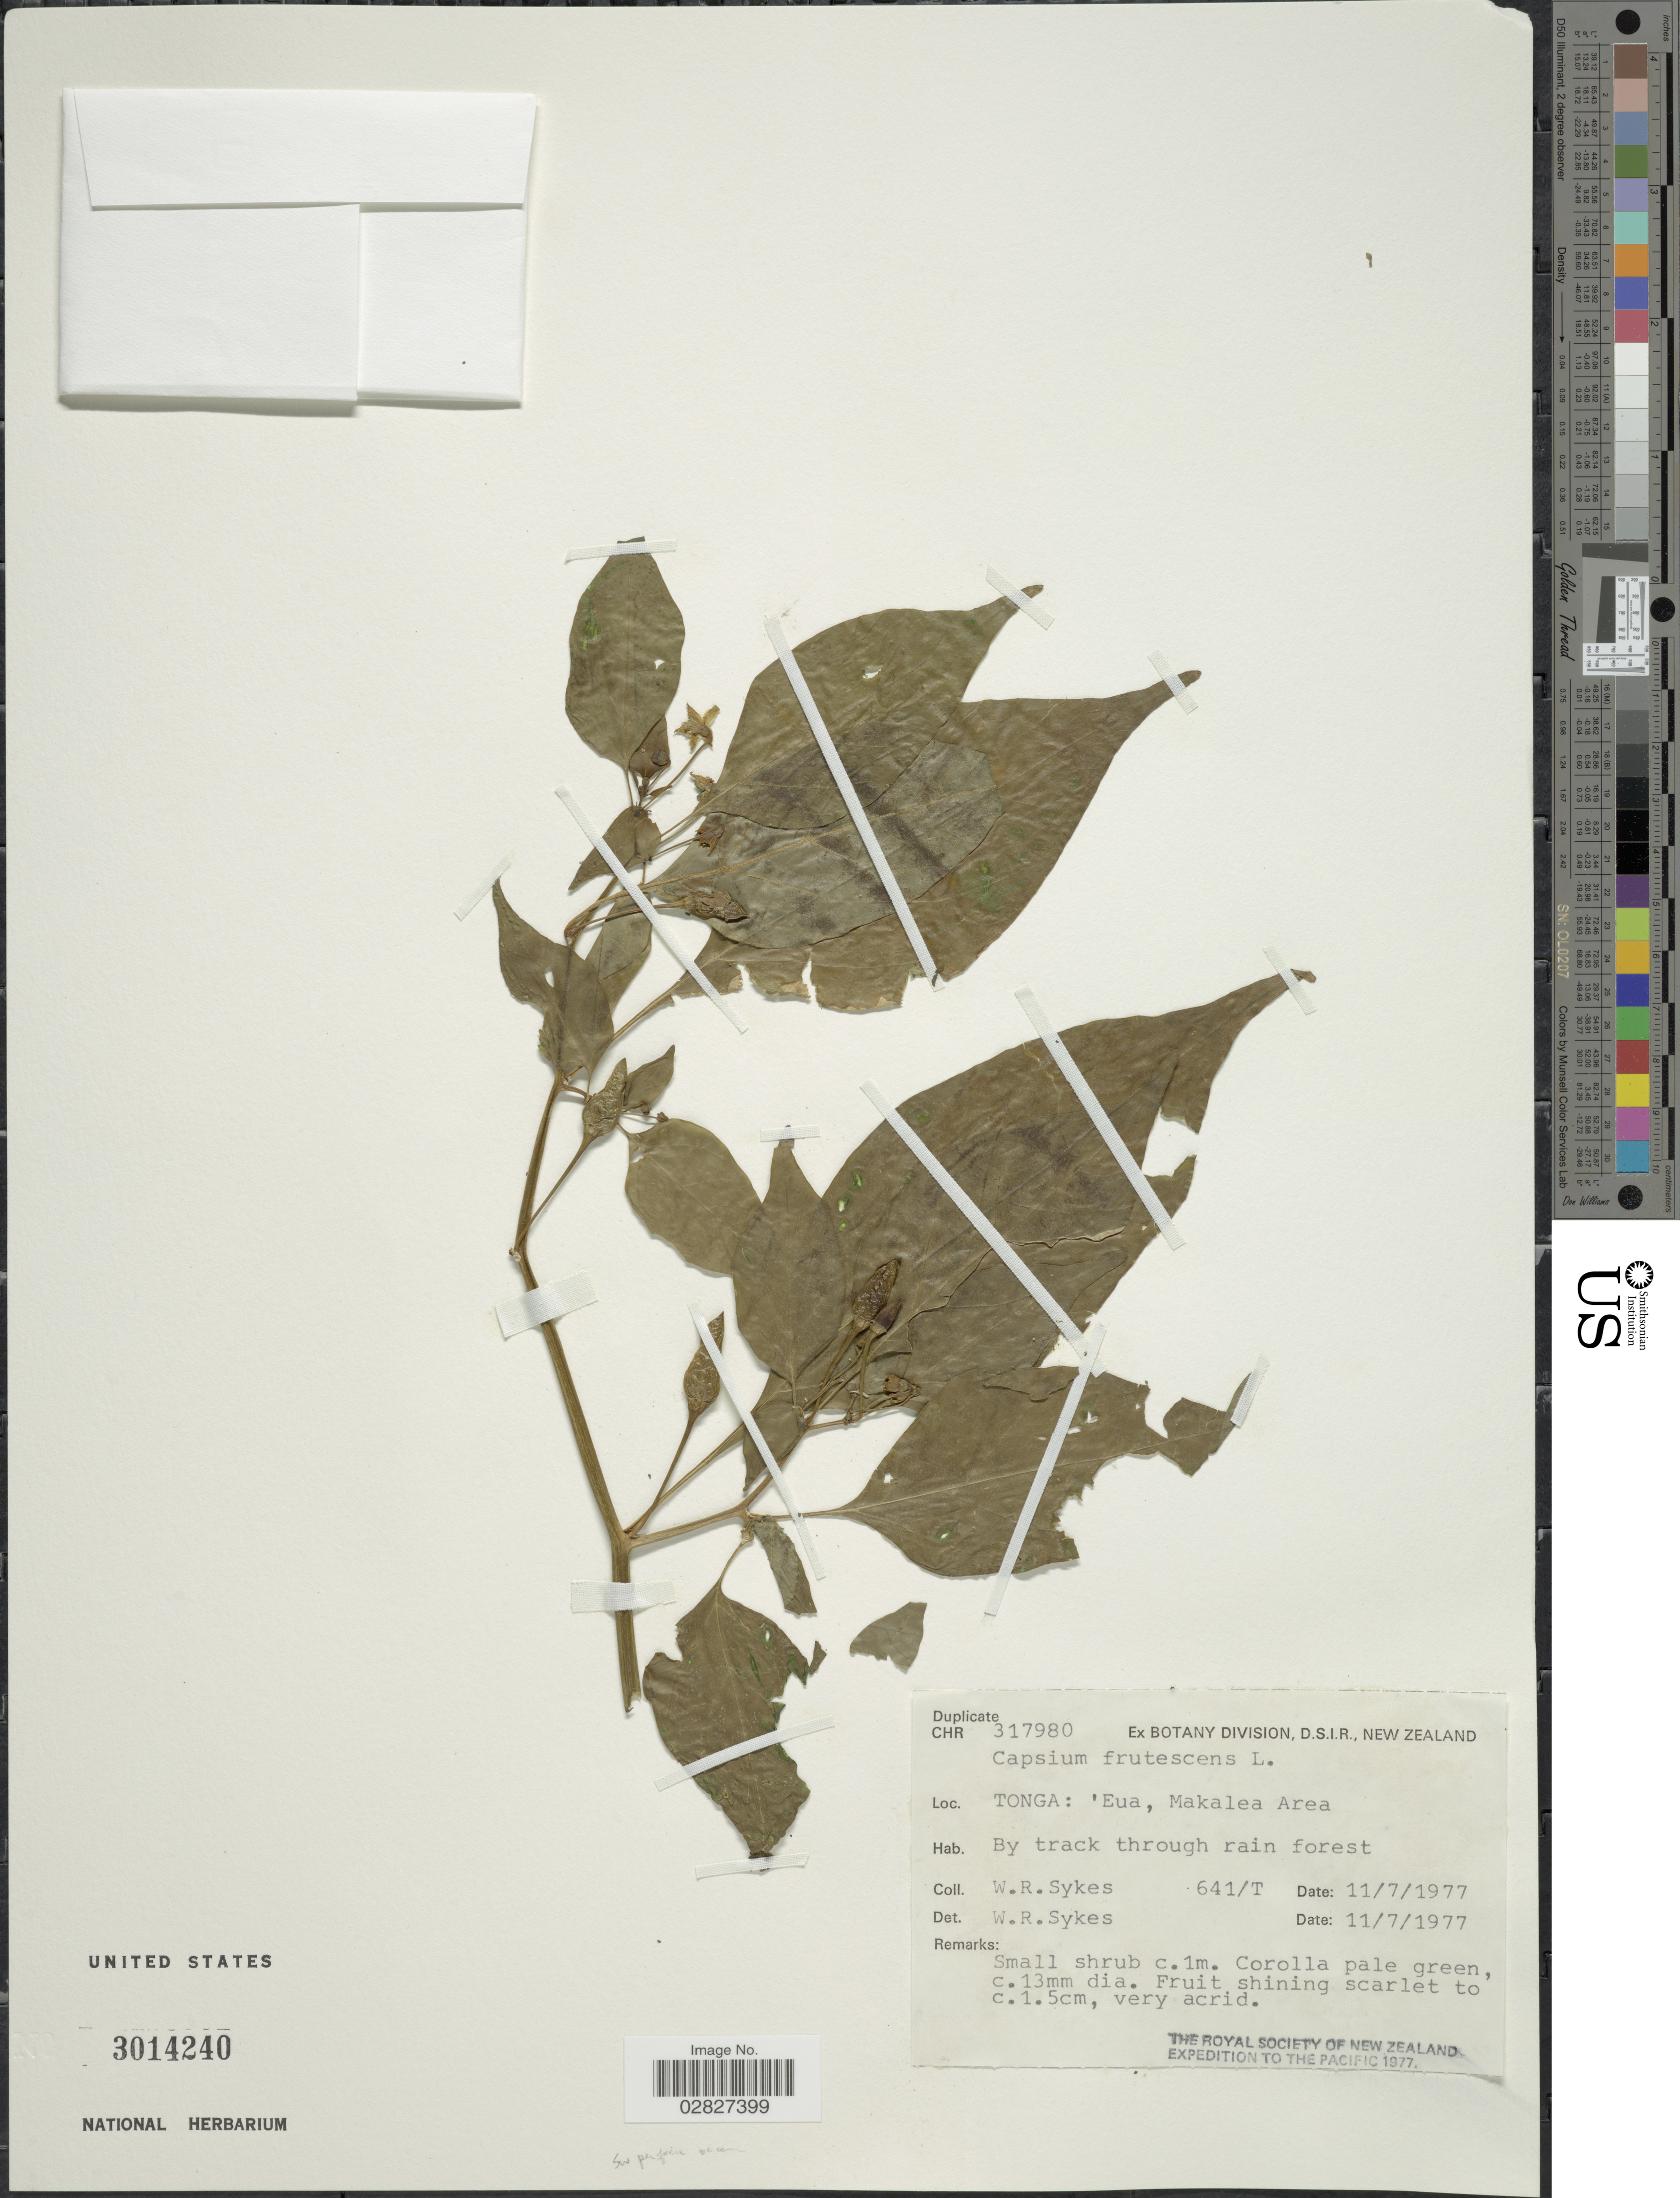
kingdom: Plantae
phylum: Tracheophyta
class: Magnoliopsida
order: Solanales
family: Solanaceae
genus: Capsicum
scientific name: Capsicum frutescens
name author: L.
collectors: W. R. Sykes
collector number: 641/T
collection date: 1977-07-11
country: Tonga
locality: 'Eua, Makalea Area.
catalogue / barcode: US 3014240